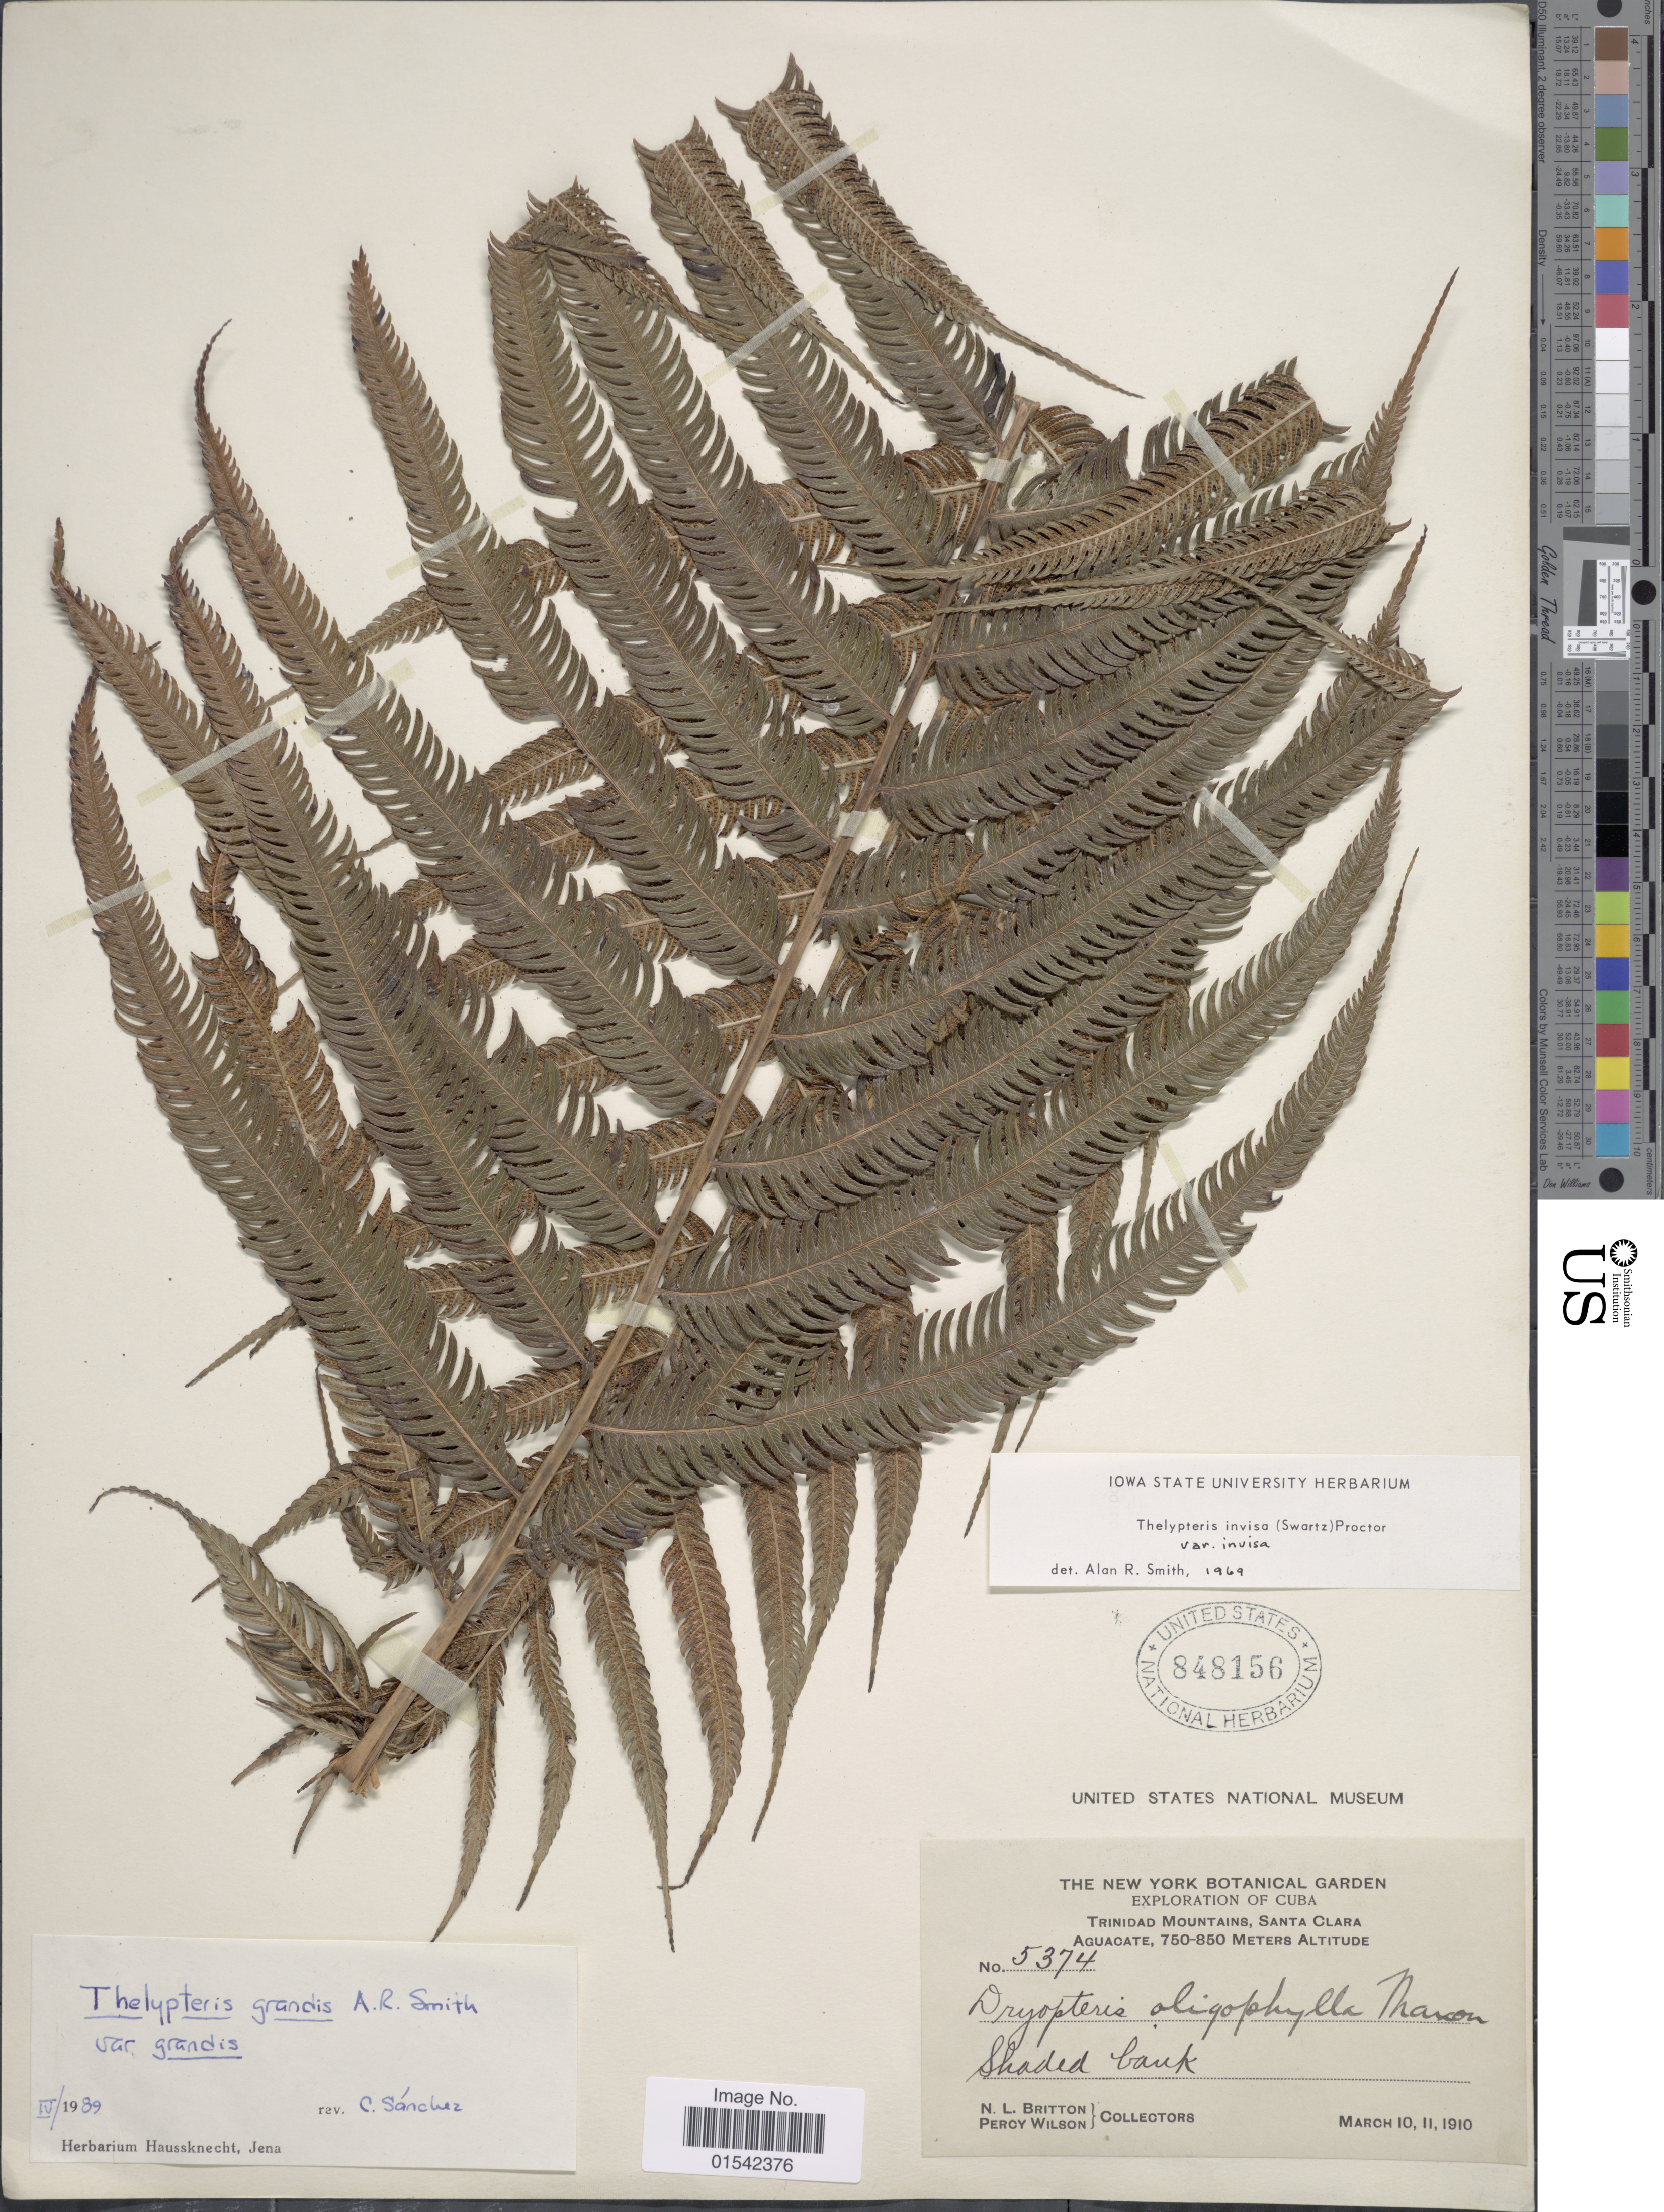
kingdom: Plantae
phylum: Tracheophyta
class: Polypodiopsida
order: Polypodiales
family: Thelypteridaceae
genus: Cyclosorus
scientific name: Cyclosorus grandis (A.R. Sm.) comb. nov., ined 2015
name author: (A.R. Sm.)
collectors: N. Britton & P. Wilson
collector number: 5374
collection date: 1910-03-10/1910-03-11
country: Cuba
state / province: Las Villas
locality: Trinidad Mountains, Santa Clara Aguacate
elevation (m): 750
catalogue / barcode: US 848156